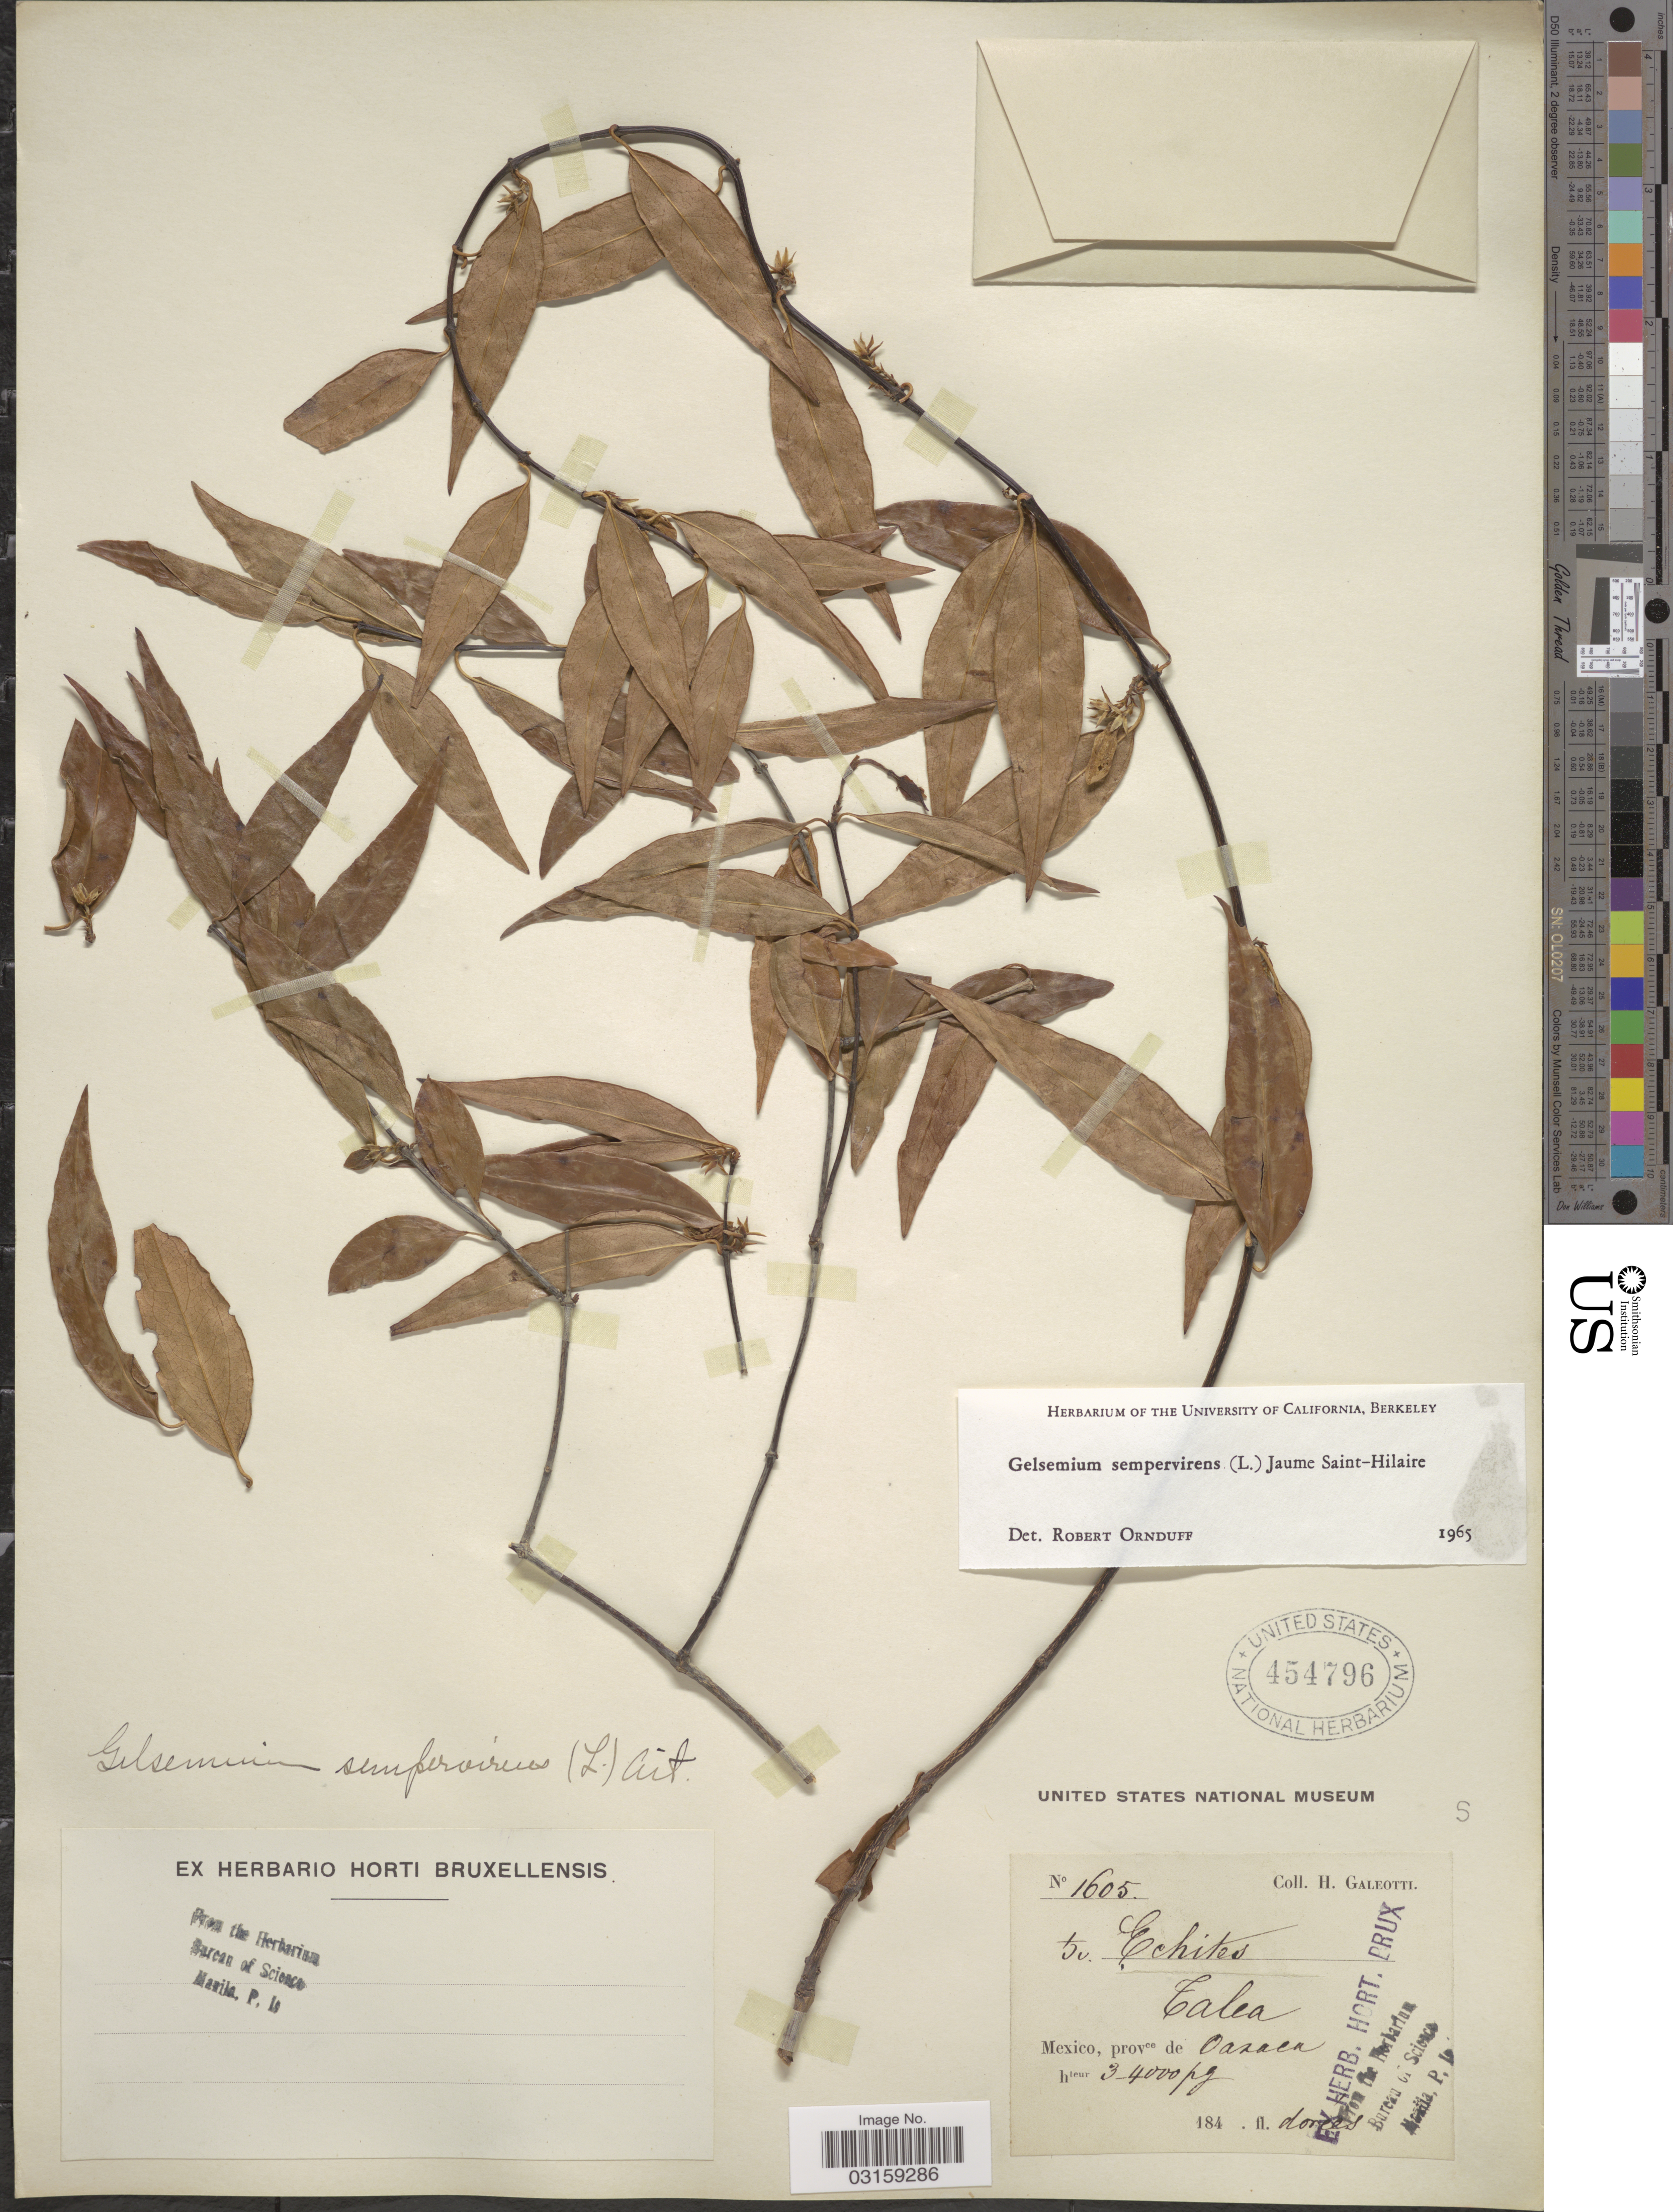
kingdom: Plantae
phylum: Tracheophyta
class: Magnoliopsida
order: Gentianales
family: Gelsemiaceae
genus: Gelsemium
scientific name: Gelsemium sempervirens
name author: (L.) J. St.-Hil.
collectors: H. G. Galeotti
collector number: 1605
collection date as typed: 184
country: Mexico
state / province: Oaxaca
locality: Talea.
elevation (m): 914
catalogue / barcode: US 454796